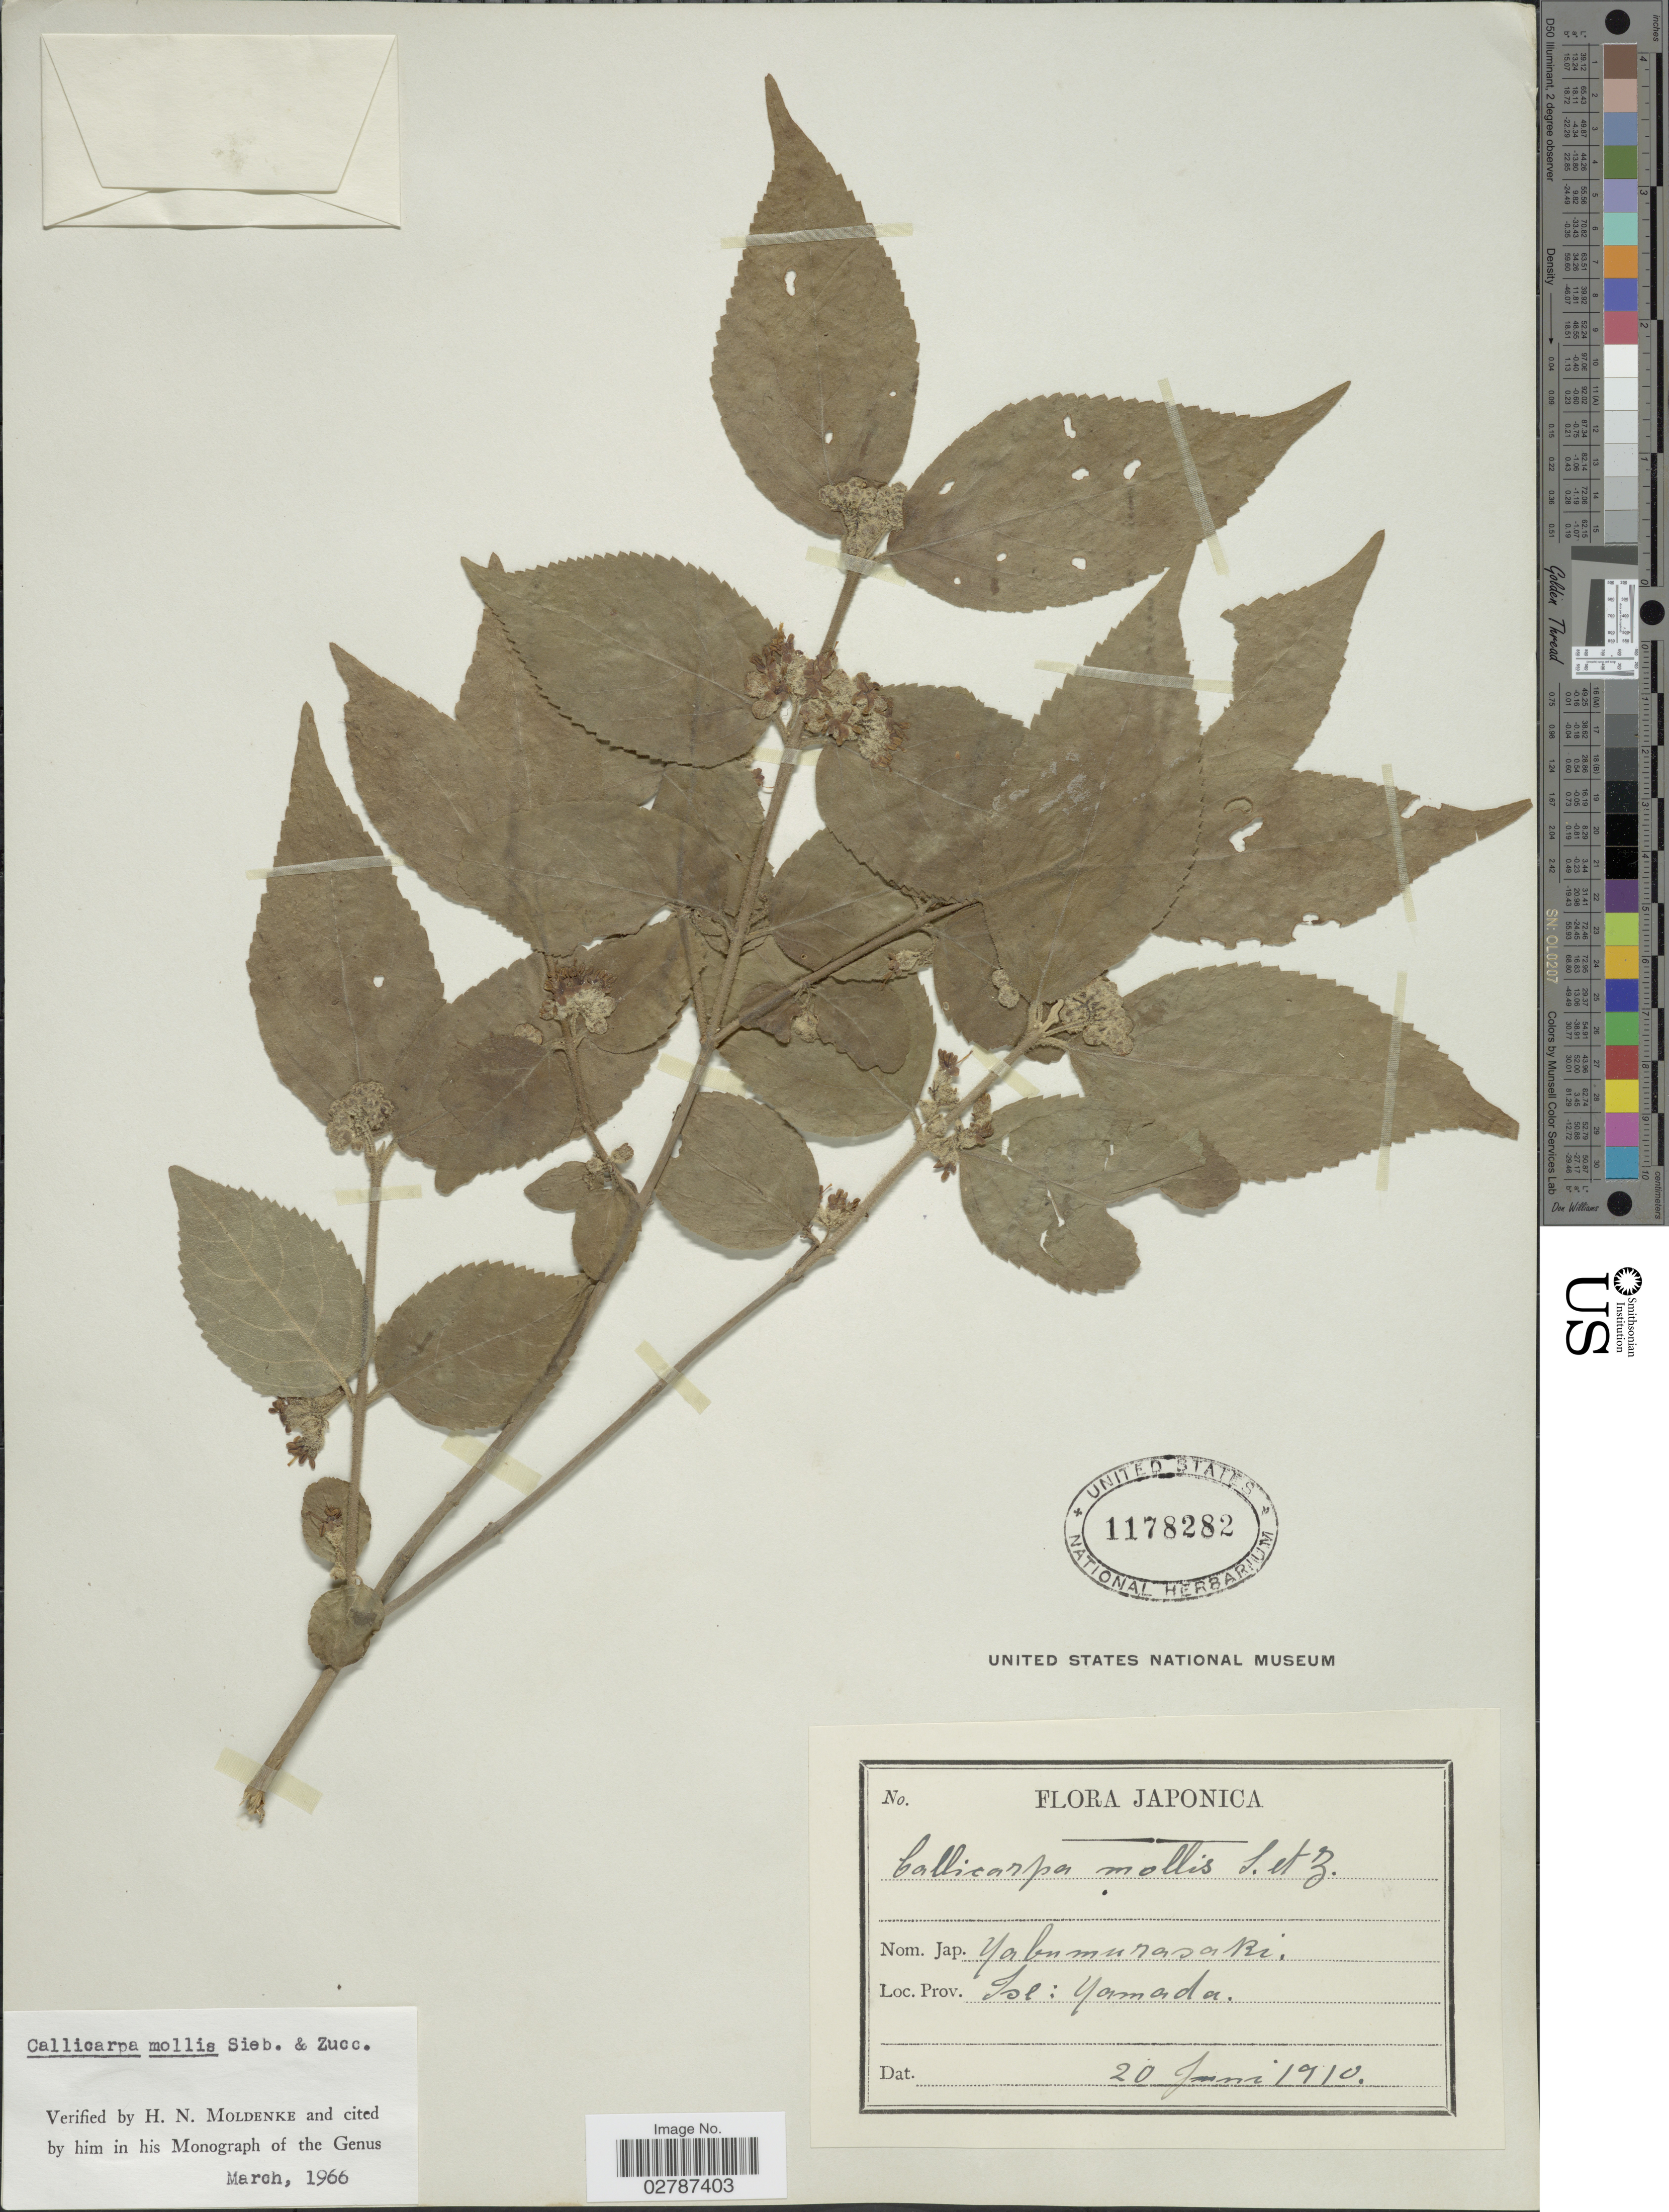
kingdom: Plantae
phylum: Tracheophyta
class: Magnoliopsida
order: Lamiales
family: Lamiaceae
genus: Callicarpa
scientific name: Callicarpa mollis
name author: Siebold & Zucc.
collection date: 1910-01-20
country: Japan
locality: Isl. Yamada.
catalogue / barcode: US 1178282